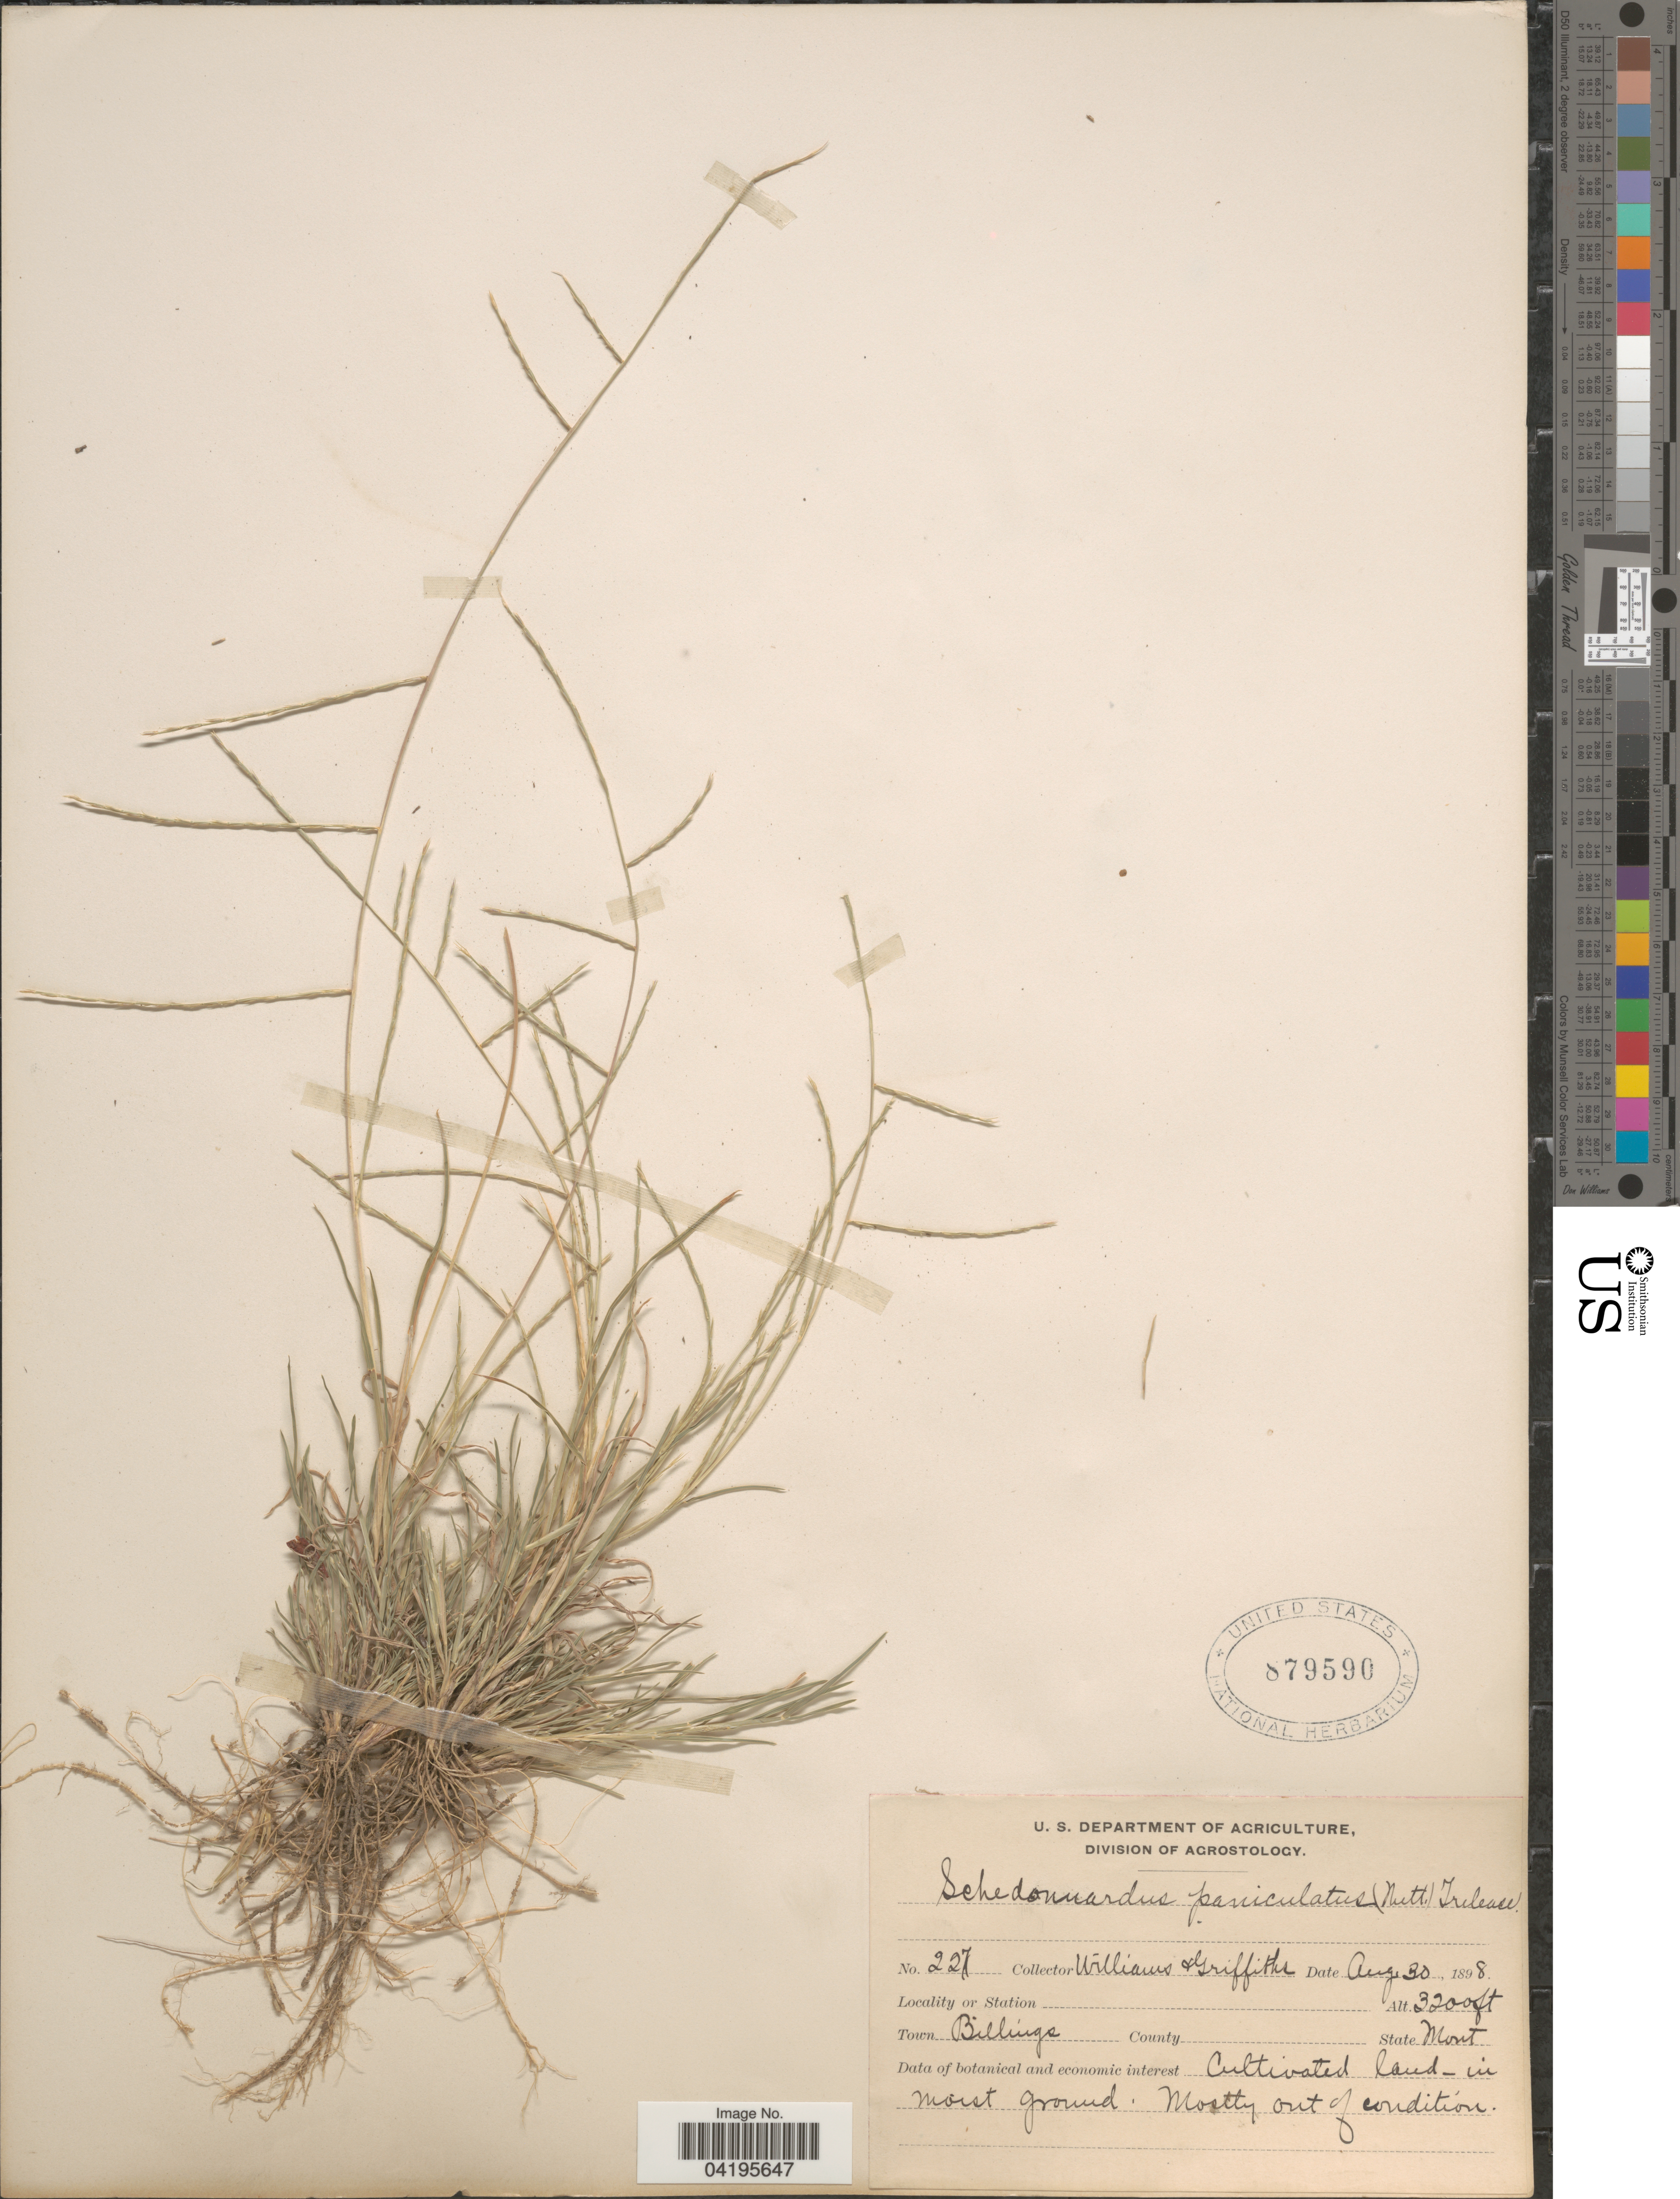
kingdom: Plantae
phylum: Tracheophyta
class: Liliopsida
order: Poales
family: Poaceae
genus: Muhlenbergia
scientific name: Muhlenbergia paniculata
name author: (Nutt.) Columbus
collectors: -- Williams & -- Griffiths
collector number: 227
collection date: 1898-08-30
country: United States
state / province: Montana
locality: Town Billings.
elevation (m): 975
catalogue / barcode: US 879590